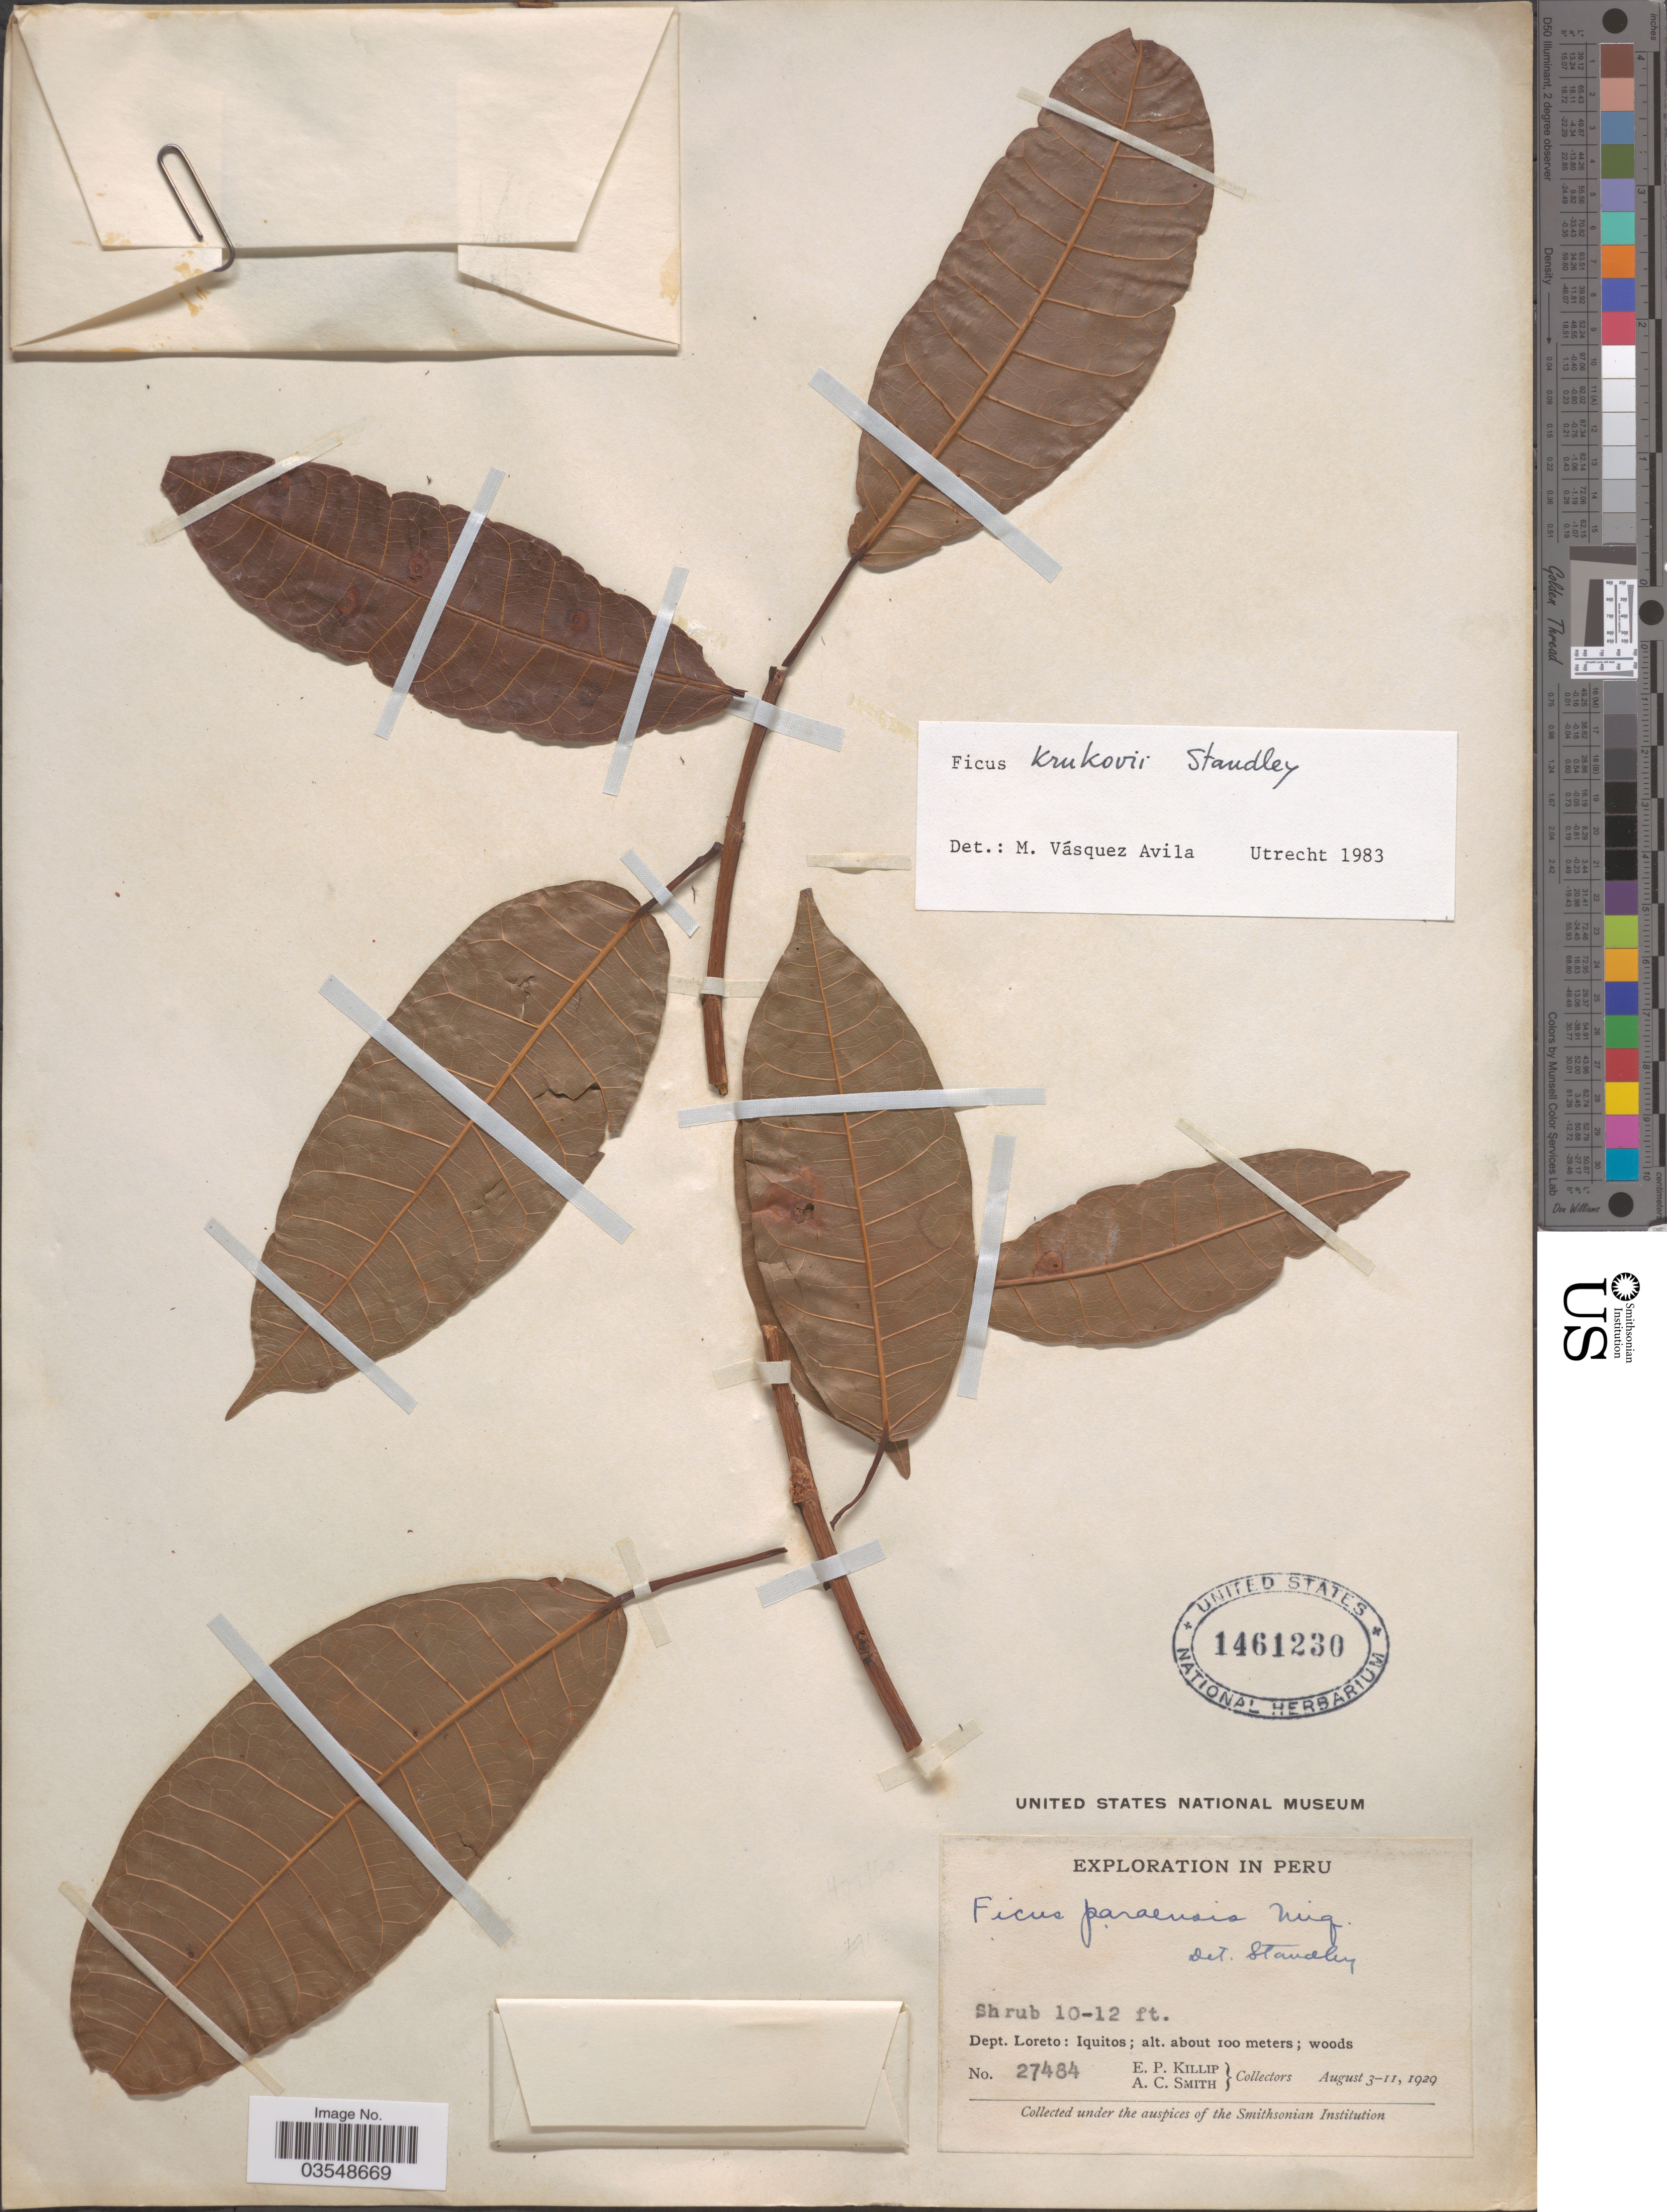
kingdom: Plantae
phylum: Tracheophyta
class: Magnoliopsida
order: Rosales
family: Moraceae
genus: Ficus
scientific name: Ficus krukovii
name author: Standl.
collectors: E. P. Killip & A. C. Smith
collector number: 27484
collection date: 1929-08-03/1929-08-11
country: Peru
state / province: Loreto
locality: Dept. Loreto: Iquitos.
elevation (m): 100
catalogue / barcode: US 1461230